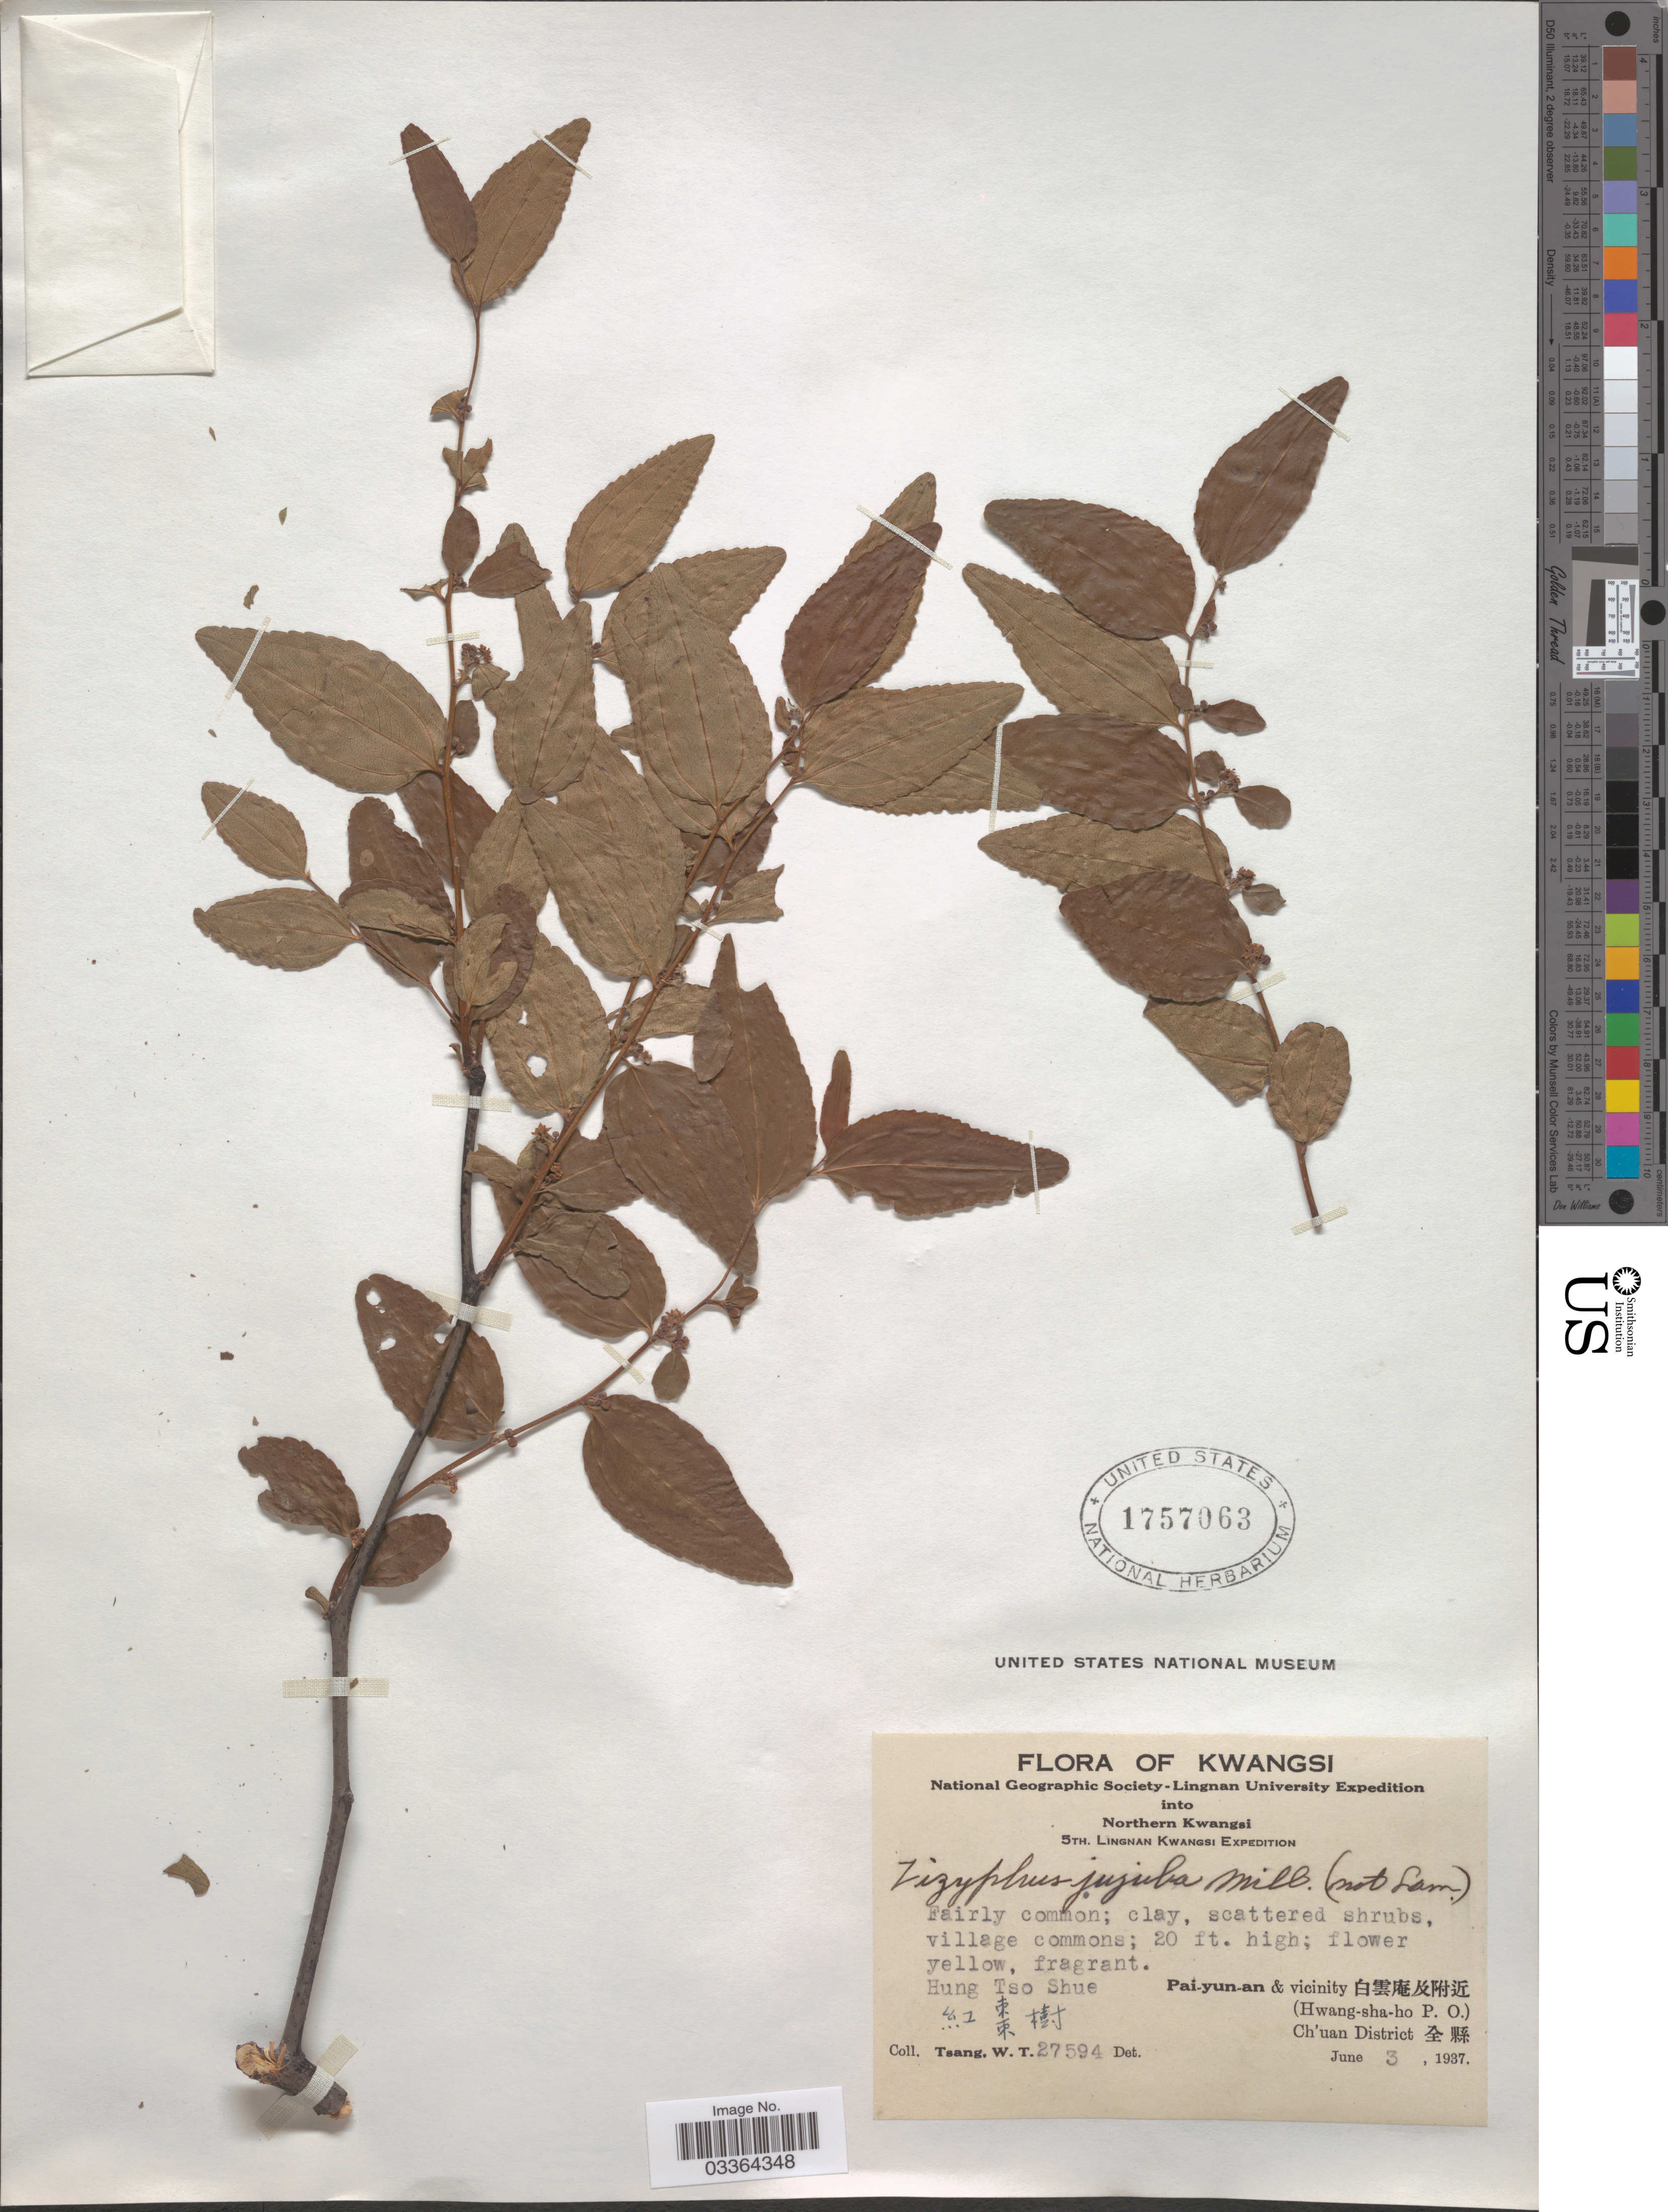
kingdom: Plantae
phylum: Tracheophyta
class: Magnoliopsida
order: Rosales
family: Rhamnaceae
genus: Ziziphus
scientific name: Ziziphus jujuba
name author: Mill.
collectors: W. T. Tsang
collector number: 27594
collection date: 1937-06-03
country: China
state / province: Guangxi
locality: Kwangsi. Northern Kwangsi. Pai-yun-an & vicinity X, (Hwang-sha-ho P.O.), Ch'uan District X.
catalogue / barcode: US 1757063